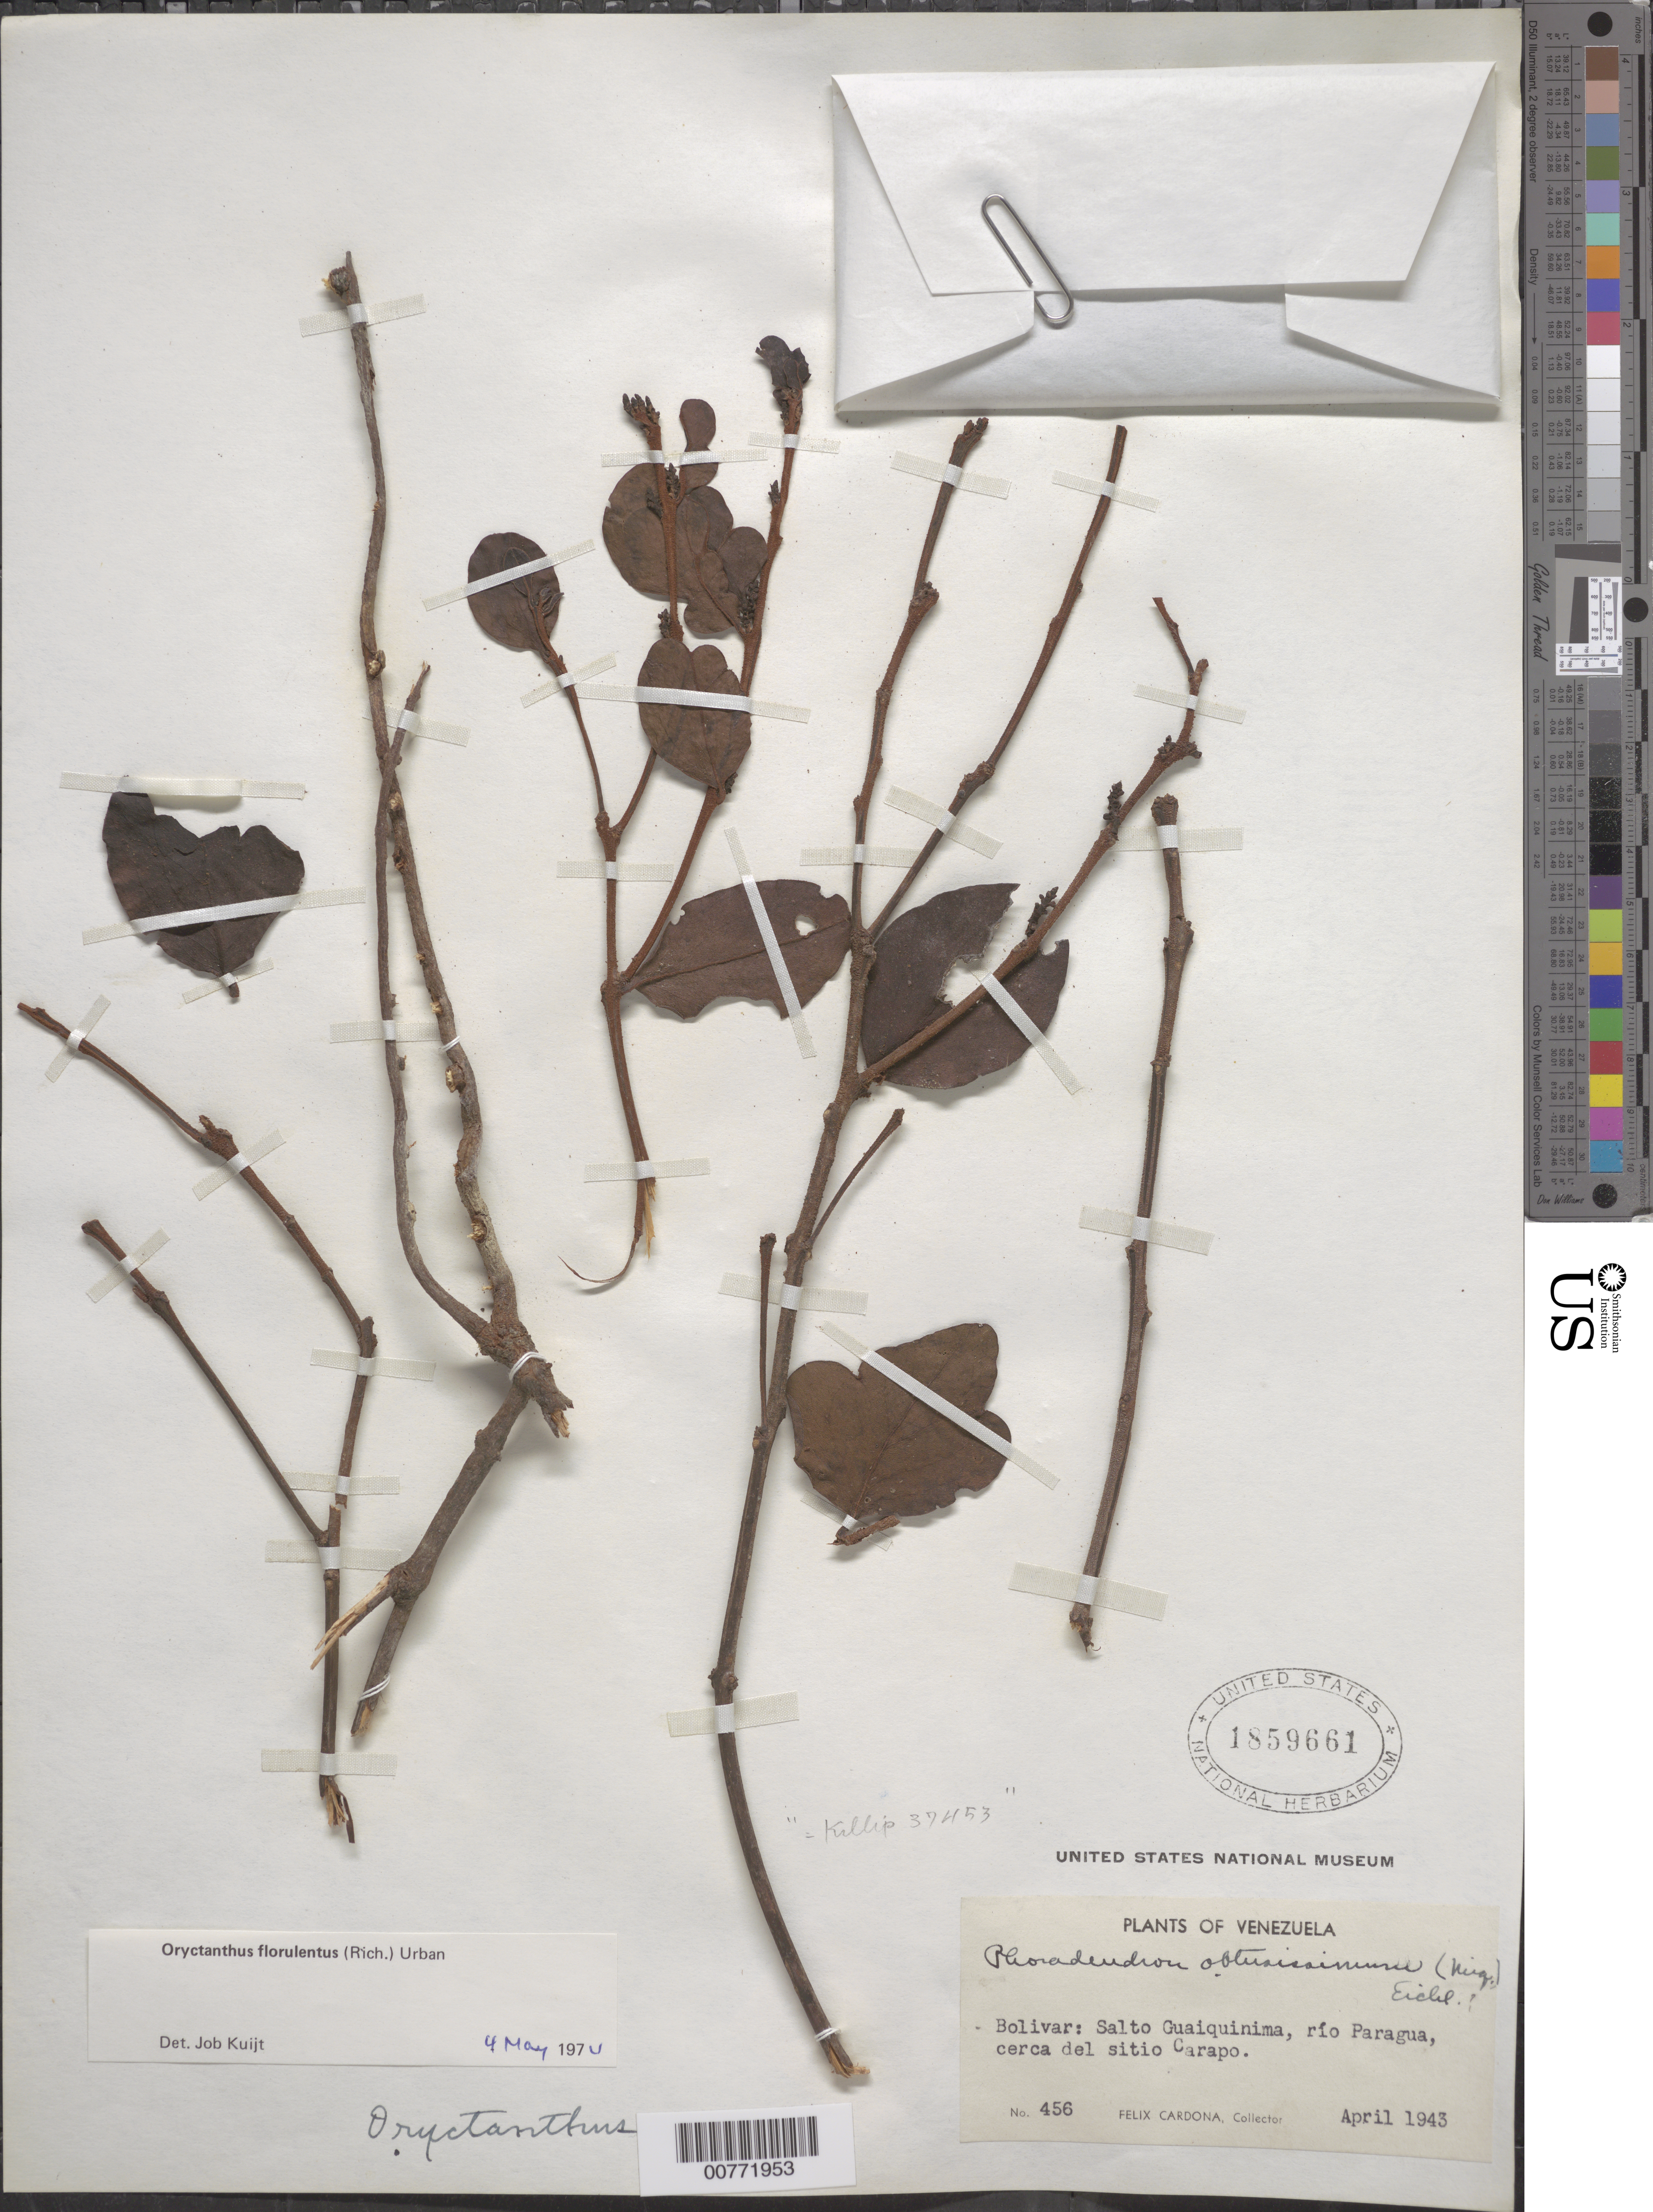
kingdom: Plantae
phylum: Tracheophyta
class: Magnoliopsida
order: Santalales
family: Loranthaceae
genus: Oryctanthus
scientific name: Oryctanthus florulentus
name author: (Rich.) Tiegh.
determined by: Kuijt, Job, (CANADA)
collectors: F. Cardona Puig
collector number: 456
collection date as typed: Apr-43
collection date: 1943-04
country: Venezuela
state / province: Bolívar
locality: Río Paragua, cerca del sitio Carapo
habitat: Salto Guaiquilnima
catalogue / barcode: US 1859661